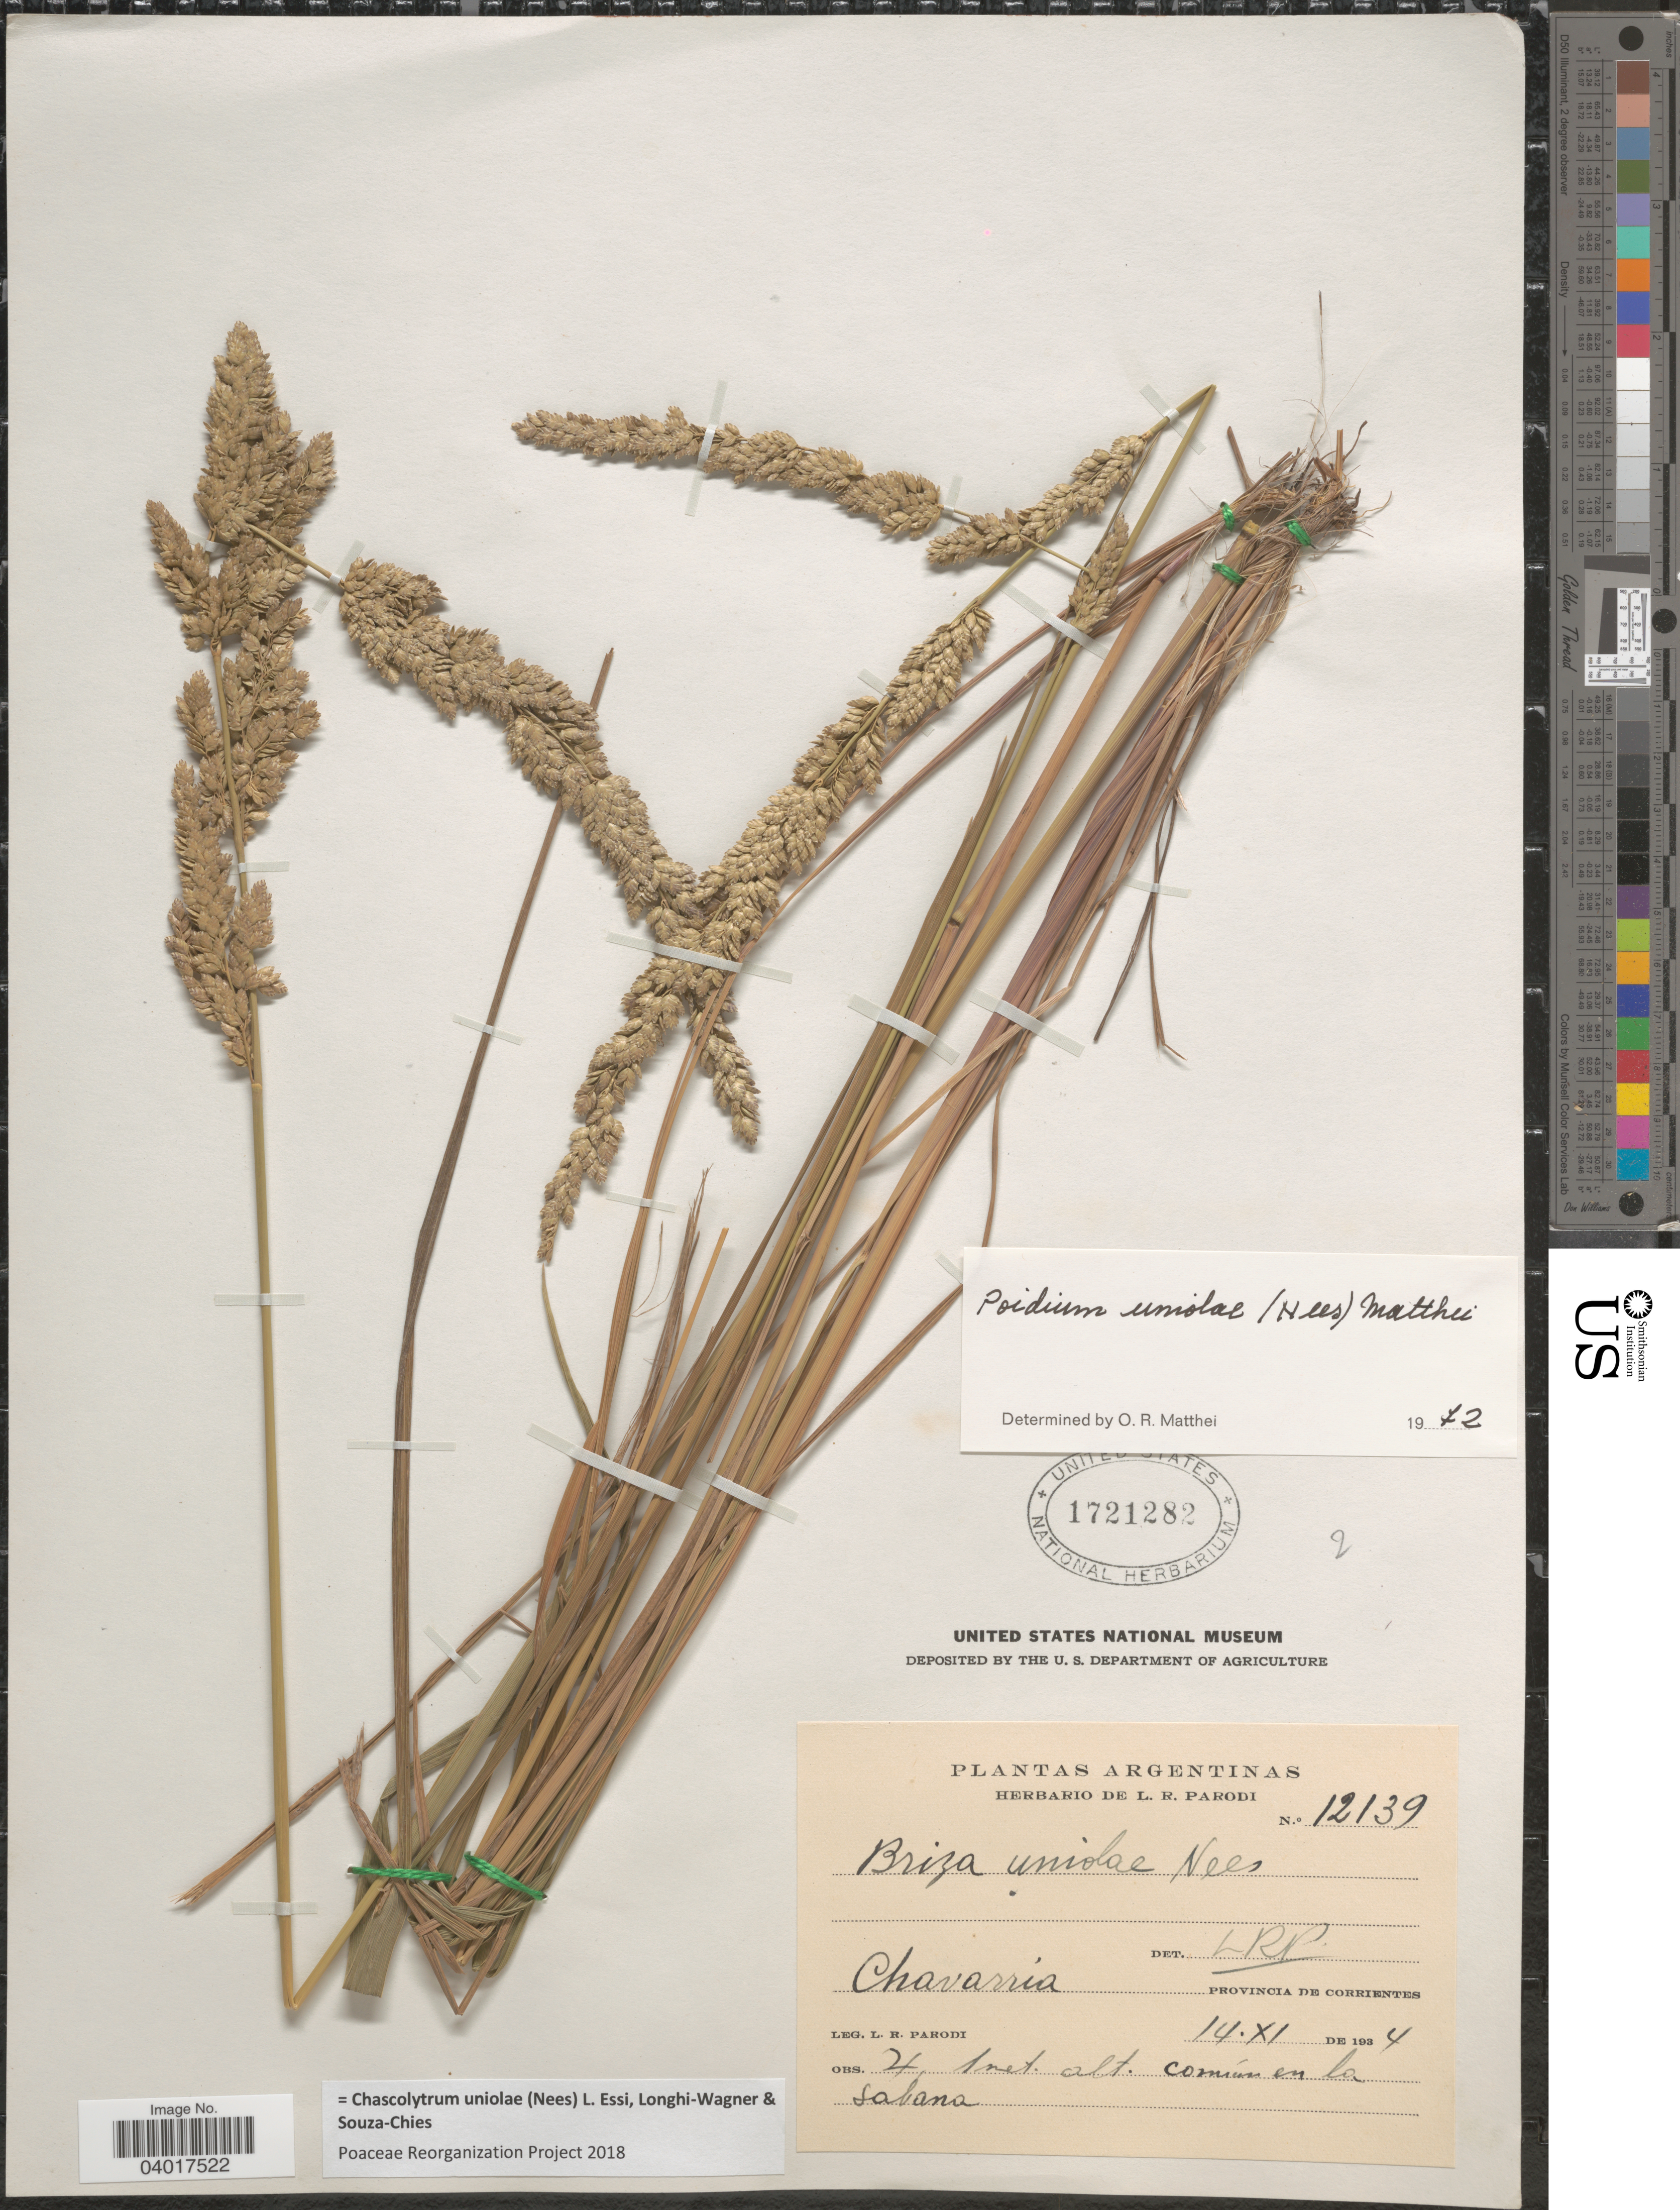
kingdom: Plantae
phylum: Tracheophyta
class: Liliopsida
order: Poales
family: Poaceae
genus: Chascolytrum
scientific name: Chascolytrum uniolae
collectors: L. R. Parodi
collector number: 12139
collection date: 1934-11-14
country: Argentina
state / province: Corrientes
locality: Chavarria.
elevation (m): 4.1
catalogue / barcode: US 1721282